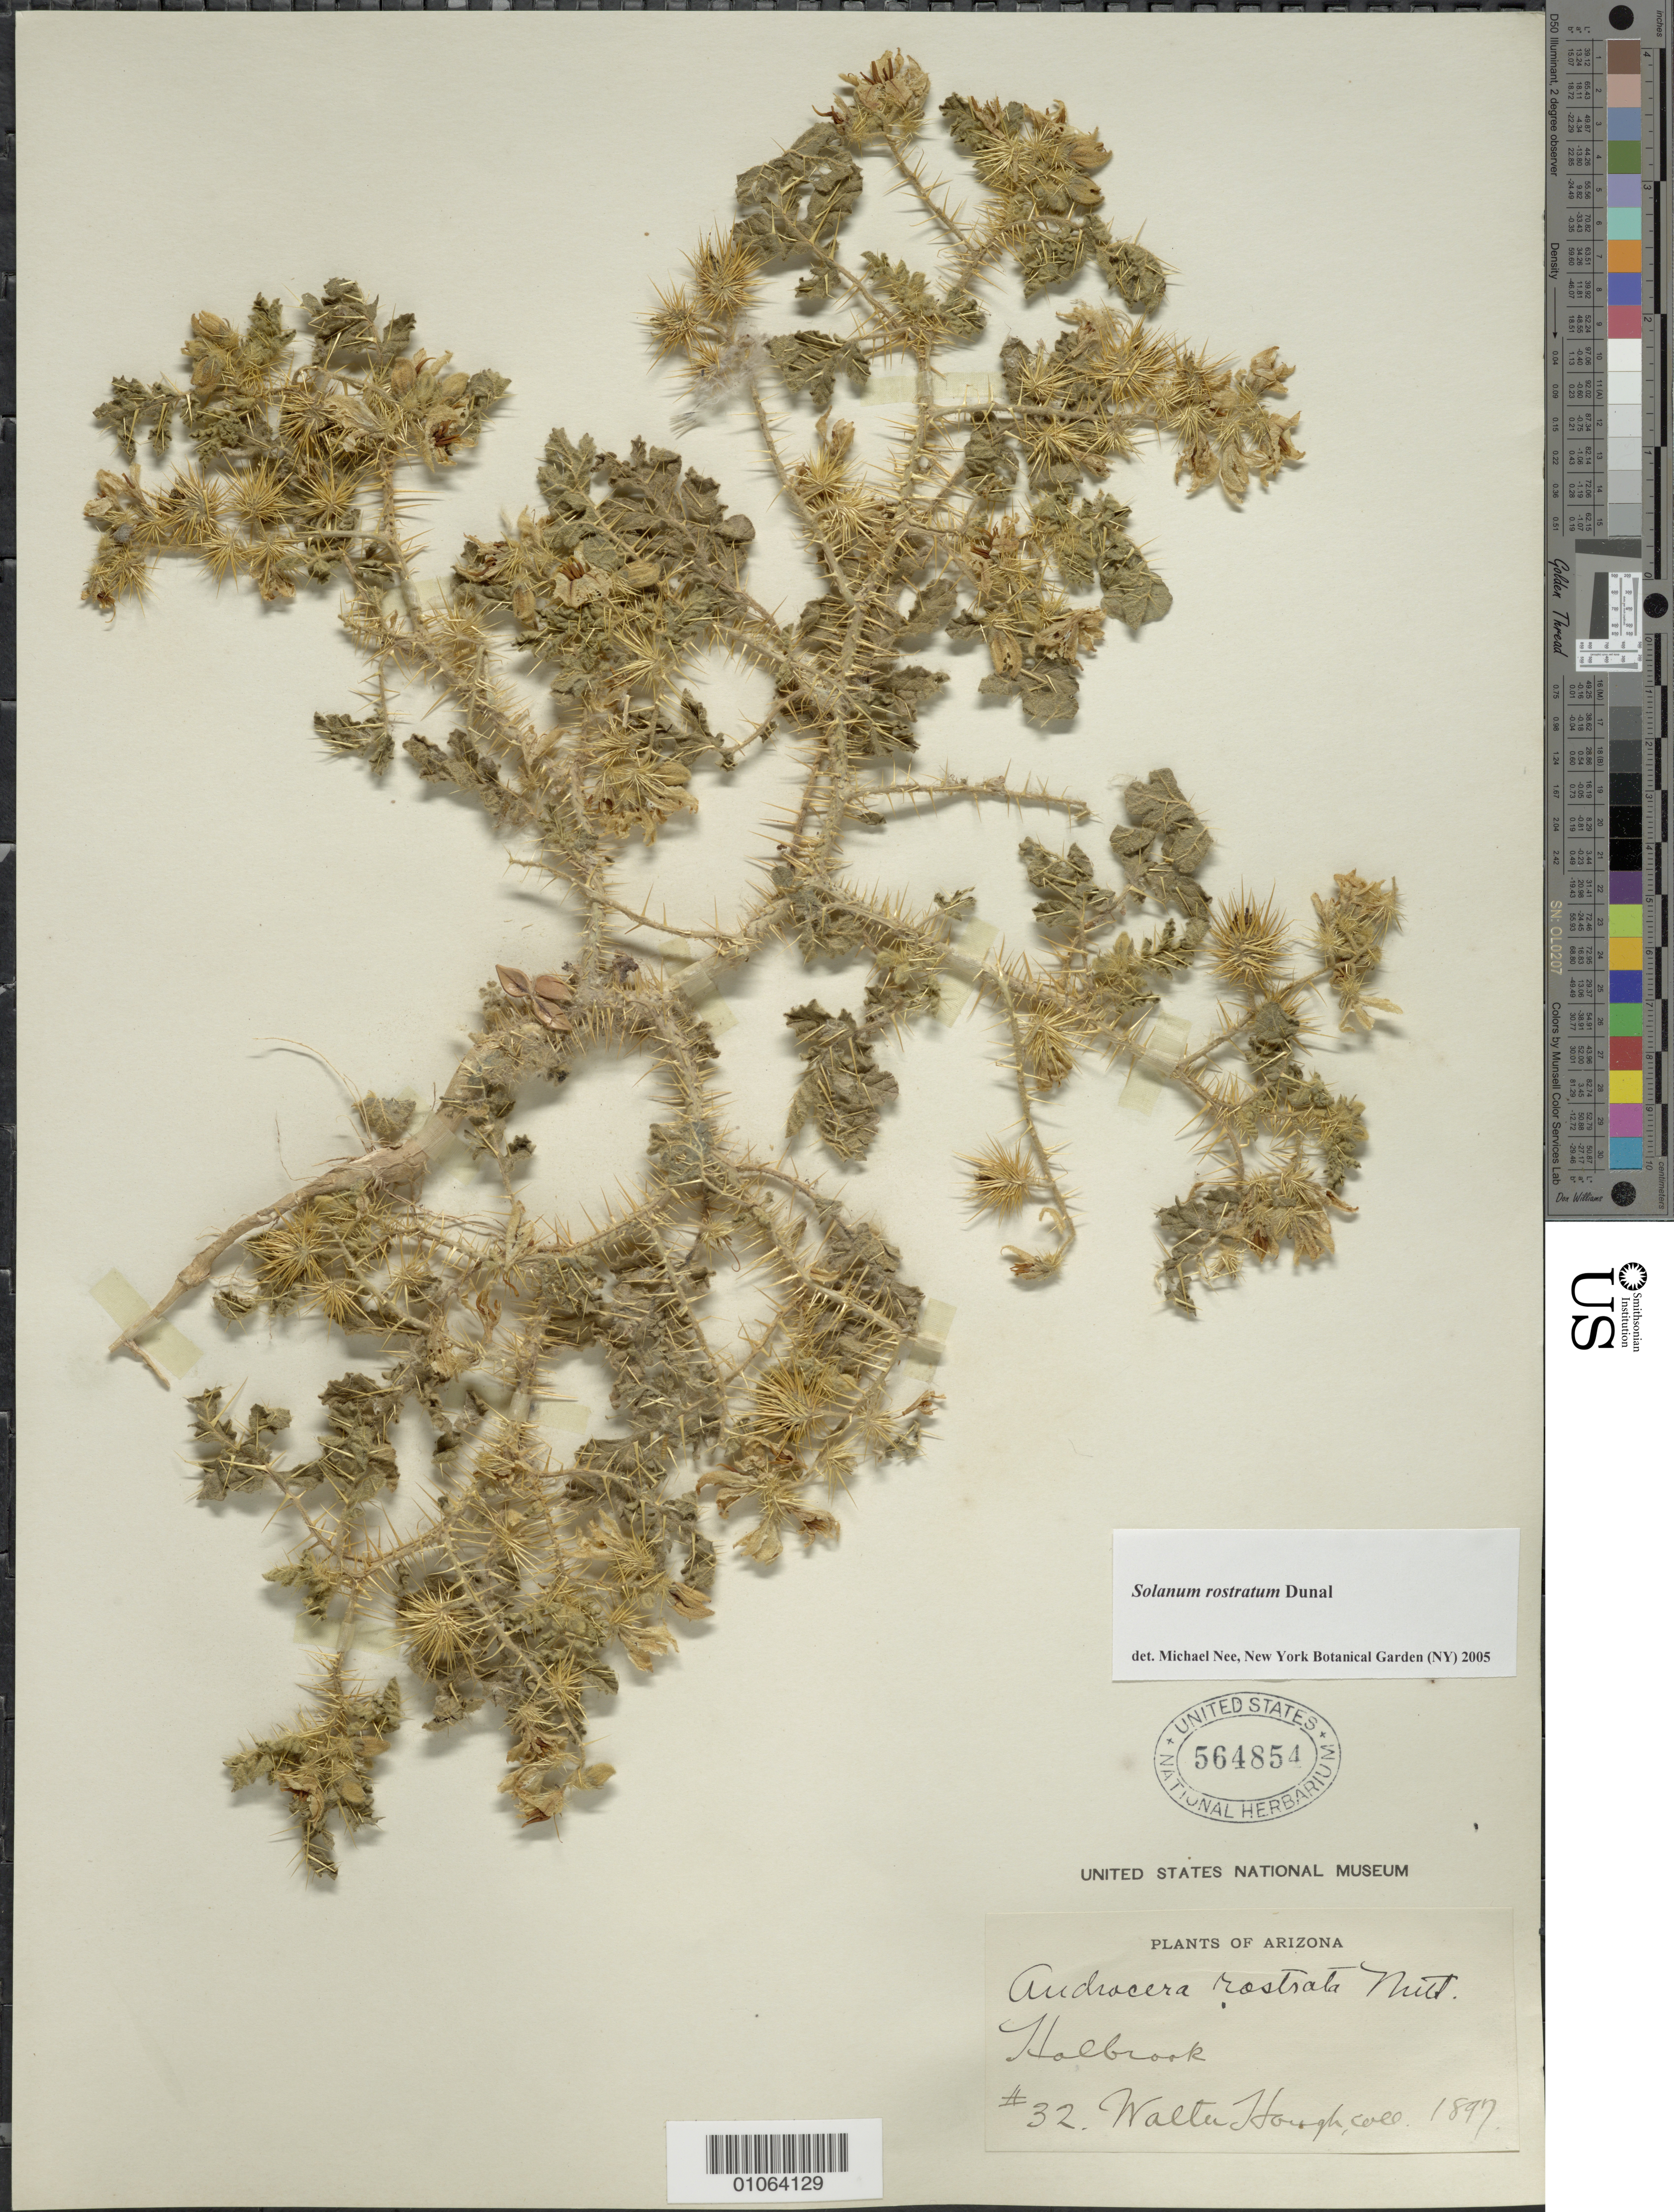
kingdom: Plantae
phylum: Tracheophyta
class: Magnoliopsida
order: Solanales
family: Solanaceae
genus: Solanum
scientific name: Solanum rostratum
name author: Dunal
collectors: W. Hough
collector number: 32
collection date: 1897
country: United States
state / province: Arizona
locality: Holbrook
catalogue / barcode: US 564854